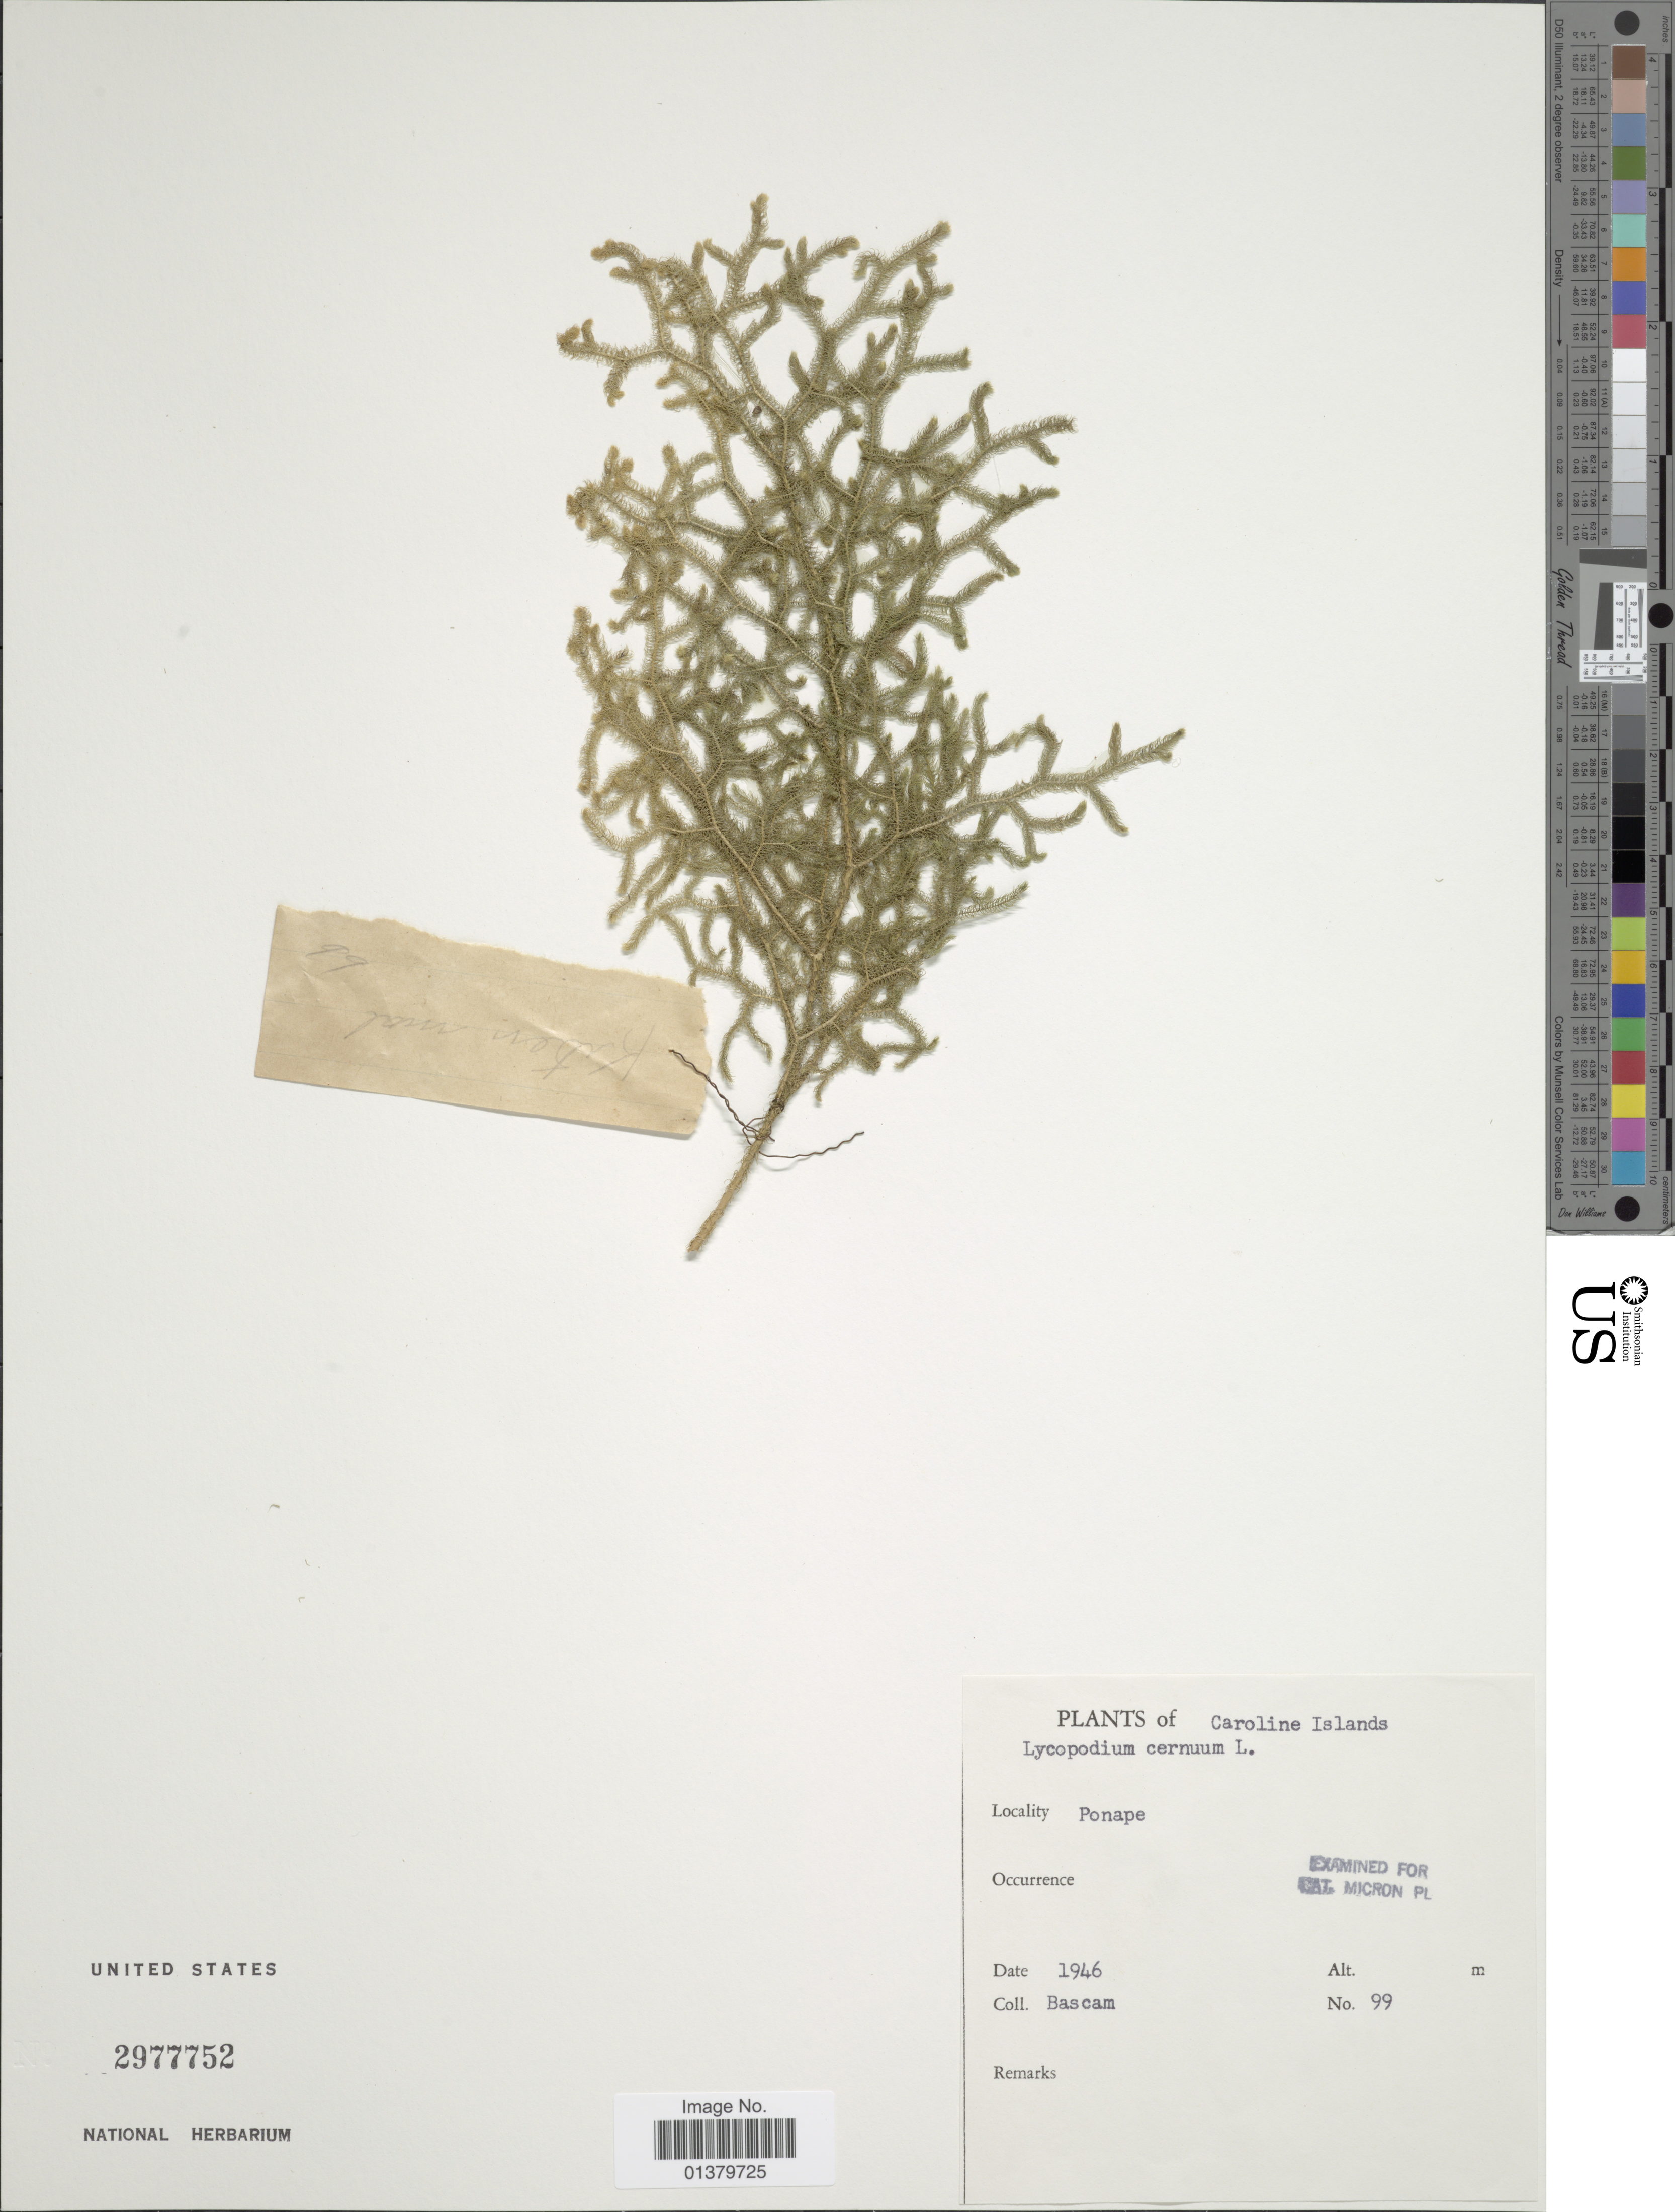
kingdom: Plantae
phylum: Tracheophyta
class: Lycopodiopsida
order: Lycopodiales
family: Lycopodiaceae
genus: Palhinhaea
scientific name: Palhinhaea cernua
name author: (L.) Vasc. & Franco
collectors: Bascam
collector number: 99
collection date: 1946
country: Micronesia, Federated States of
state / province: Pohnpei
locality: Caroline Islands, Ponape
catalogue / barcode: US 2977752